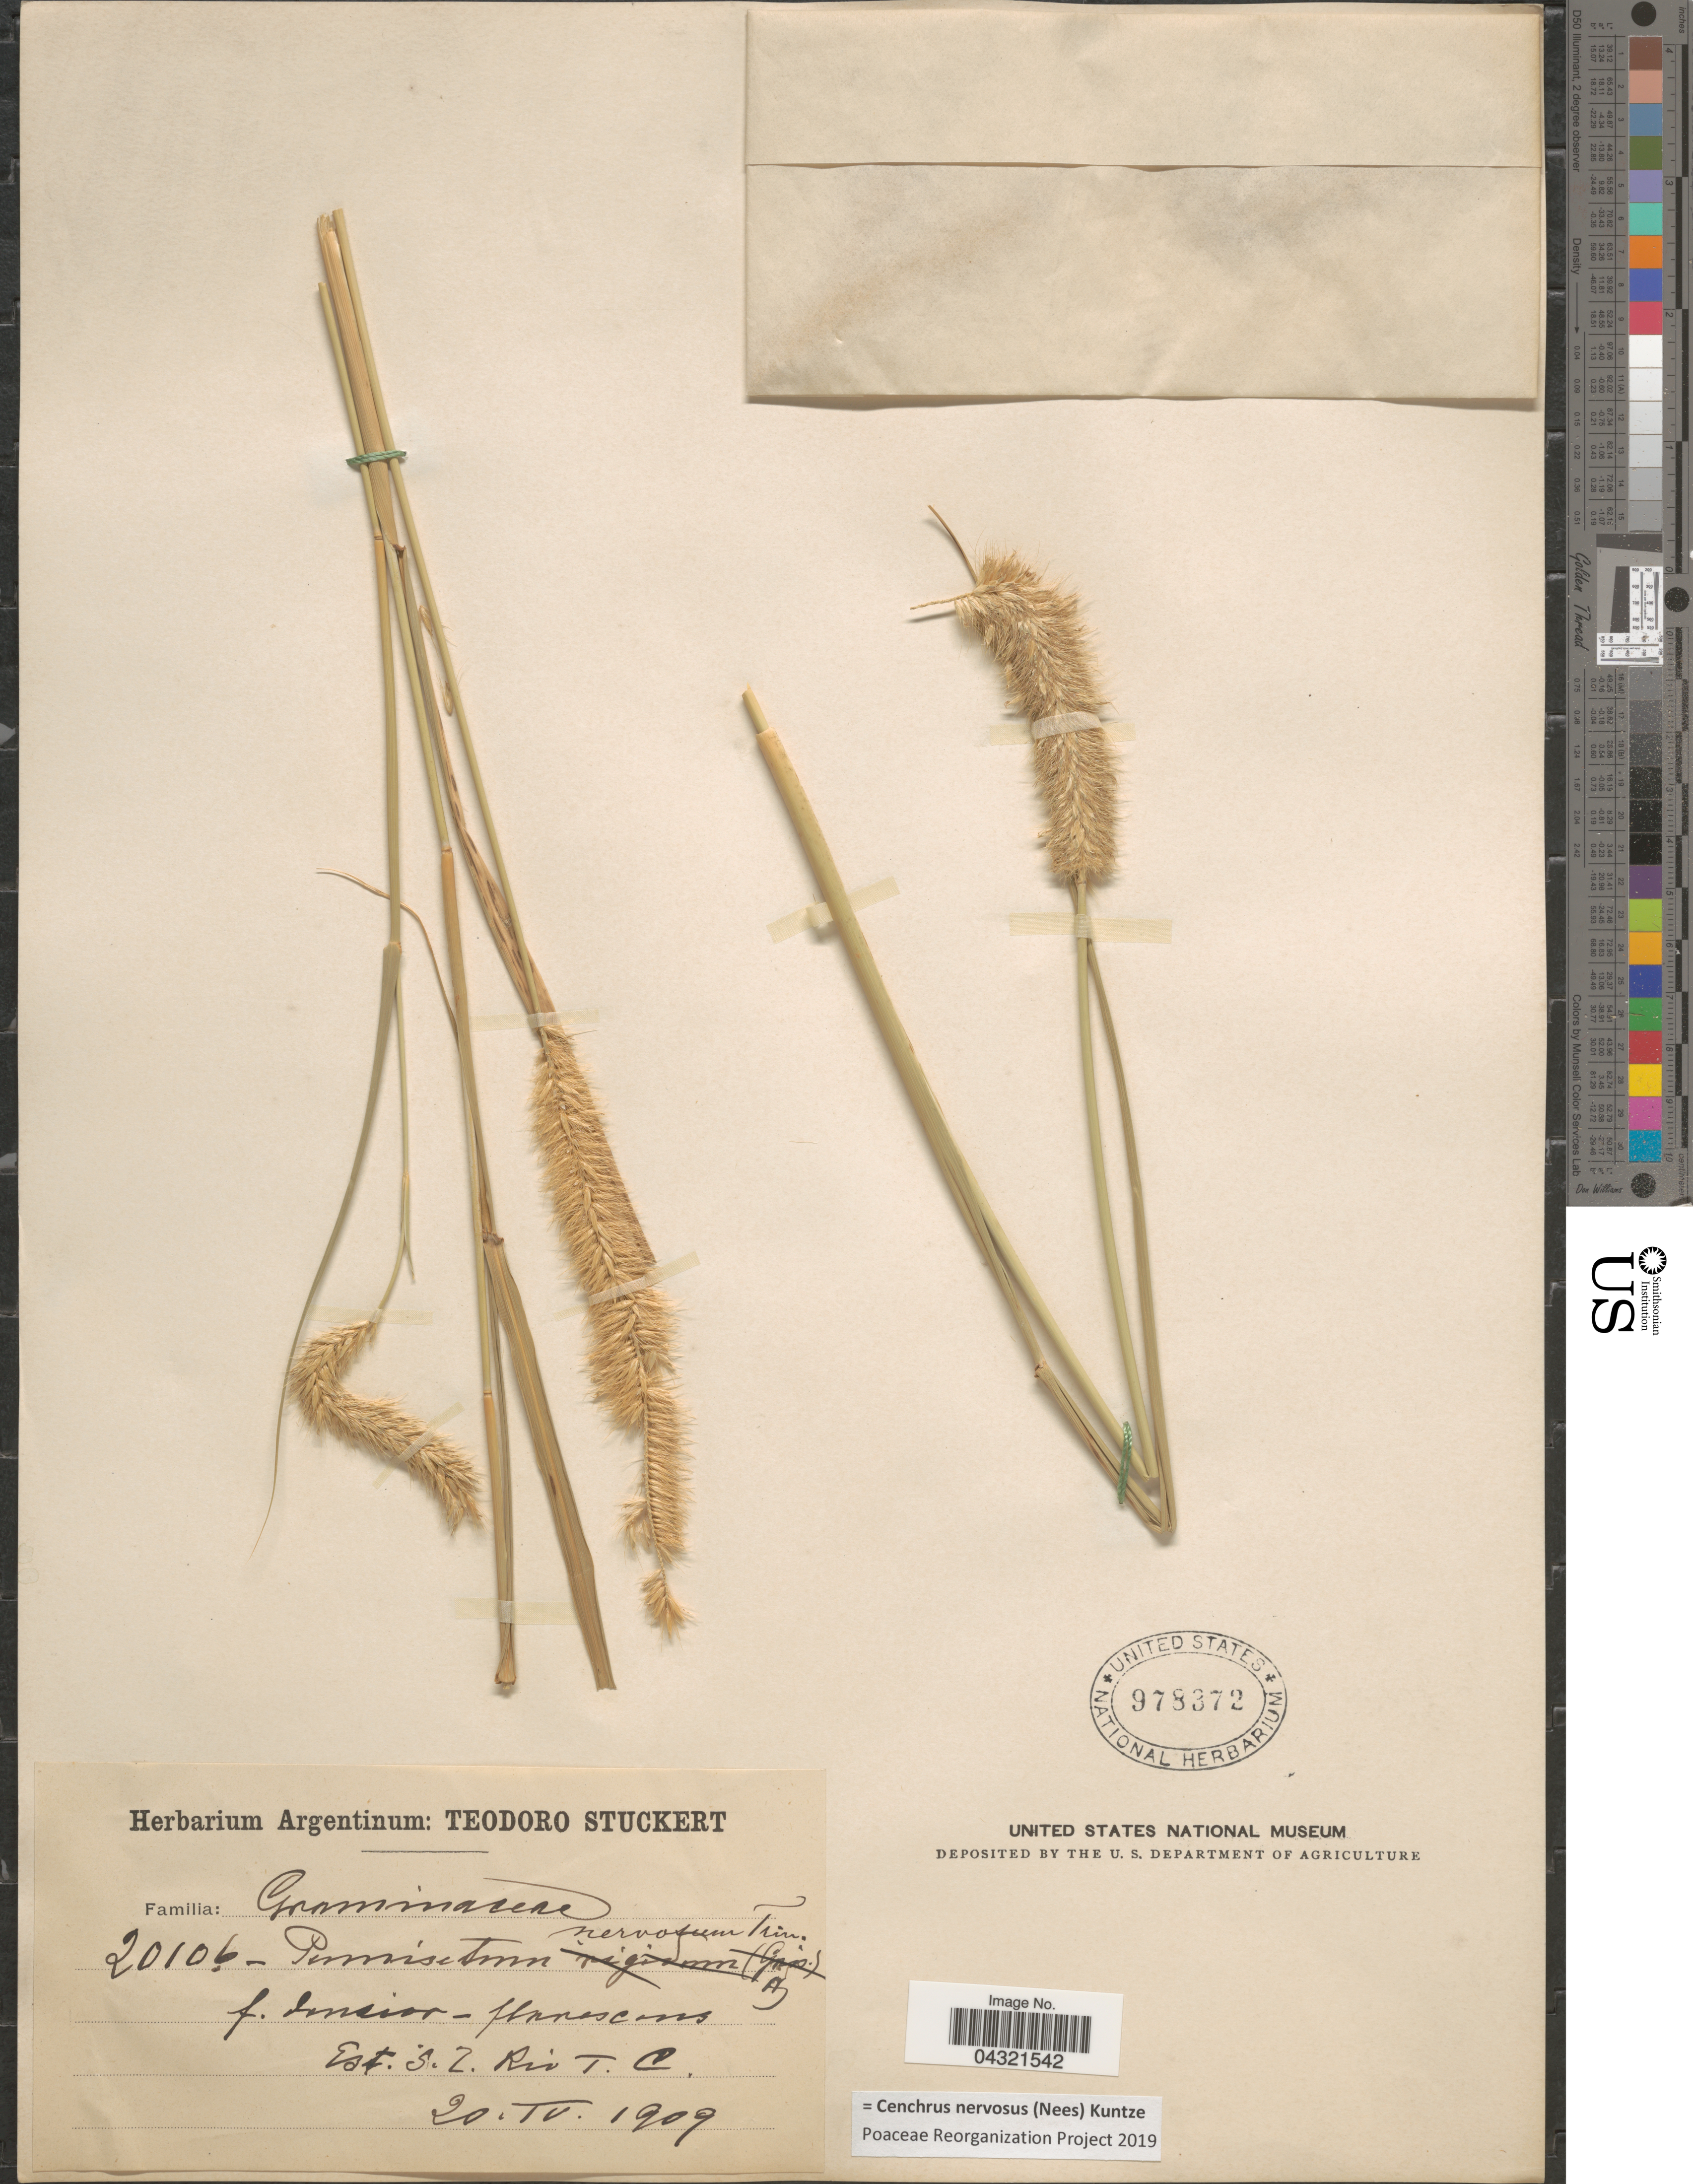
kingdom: Plantae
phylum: Tracheophyta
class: Liliopsida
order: Poales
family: Poaceae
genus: Cenchrus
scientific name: Cenchrus nervosus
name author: (Nees) Kuntze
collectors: T. Stuckert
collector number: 20106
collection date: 1909-04-20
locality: Est. S.Z. Rio T.C.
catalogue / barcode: US 978372